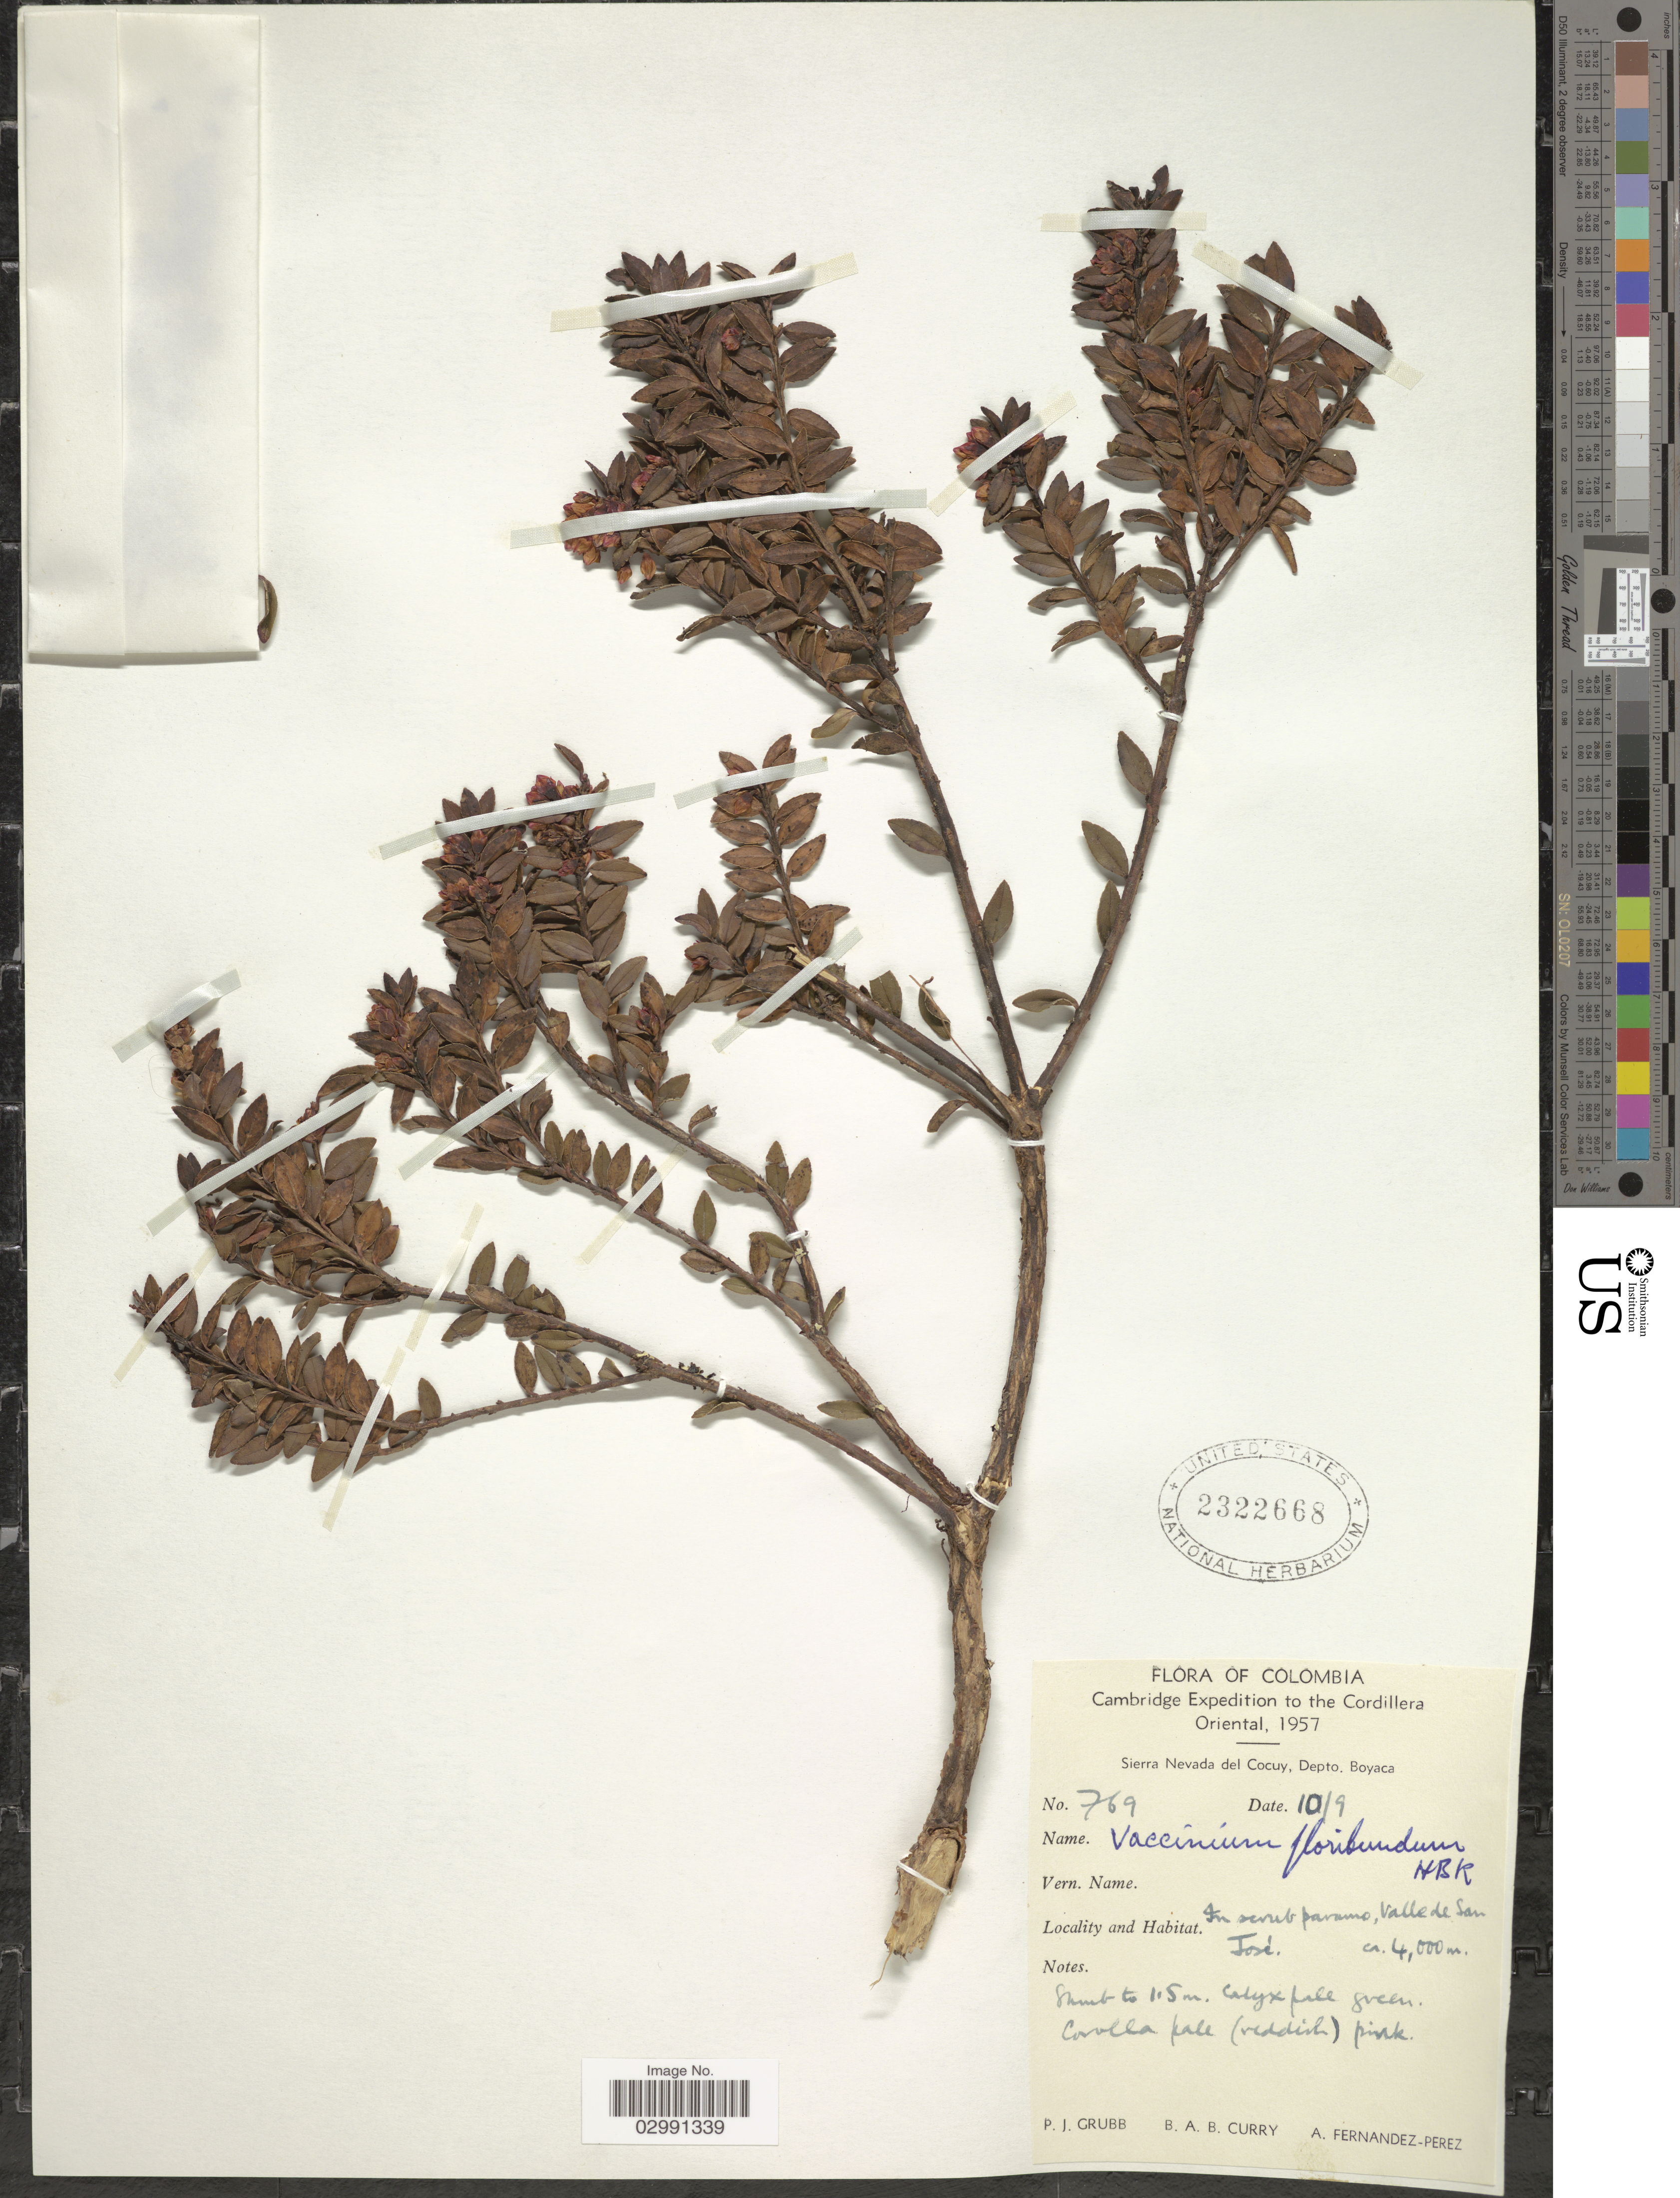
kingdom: Plantae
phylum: Tracheophyta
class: Magnoliopsida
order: Ericales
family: Ericaceae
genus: Vaccinium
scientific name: Vaccinium floribundum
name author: Kunth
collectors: P. J. Grubb, B. A. B. Curry & A. Fernández-Pérez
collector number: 769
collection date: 1957-09-10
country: Colombia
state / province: Boyacá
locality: The Cordillera Oriental. Sierra Nevada del Cocuy, Depto. Boyaca. In scrub paramo, Valle de San José.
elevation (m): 4000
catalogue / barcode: US 2322668